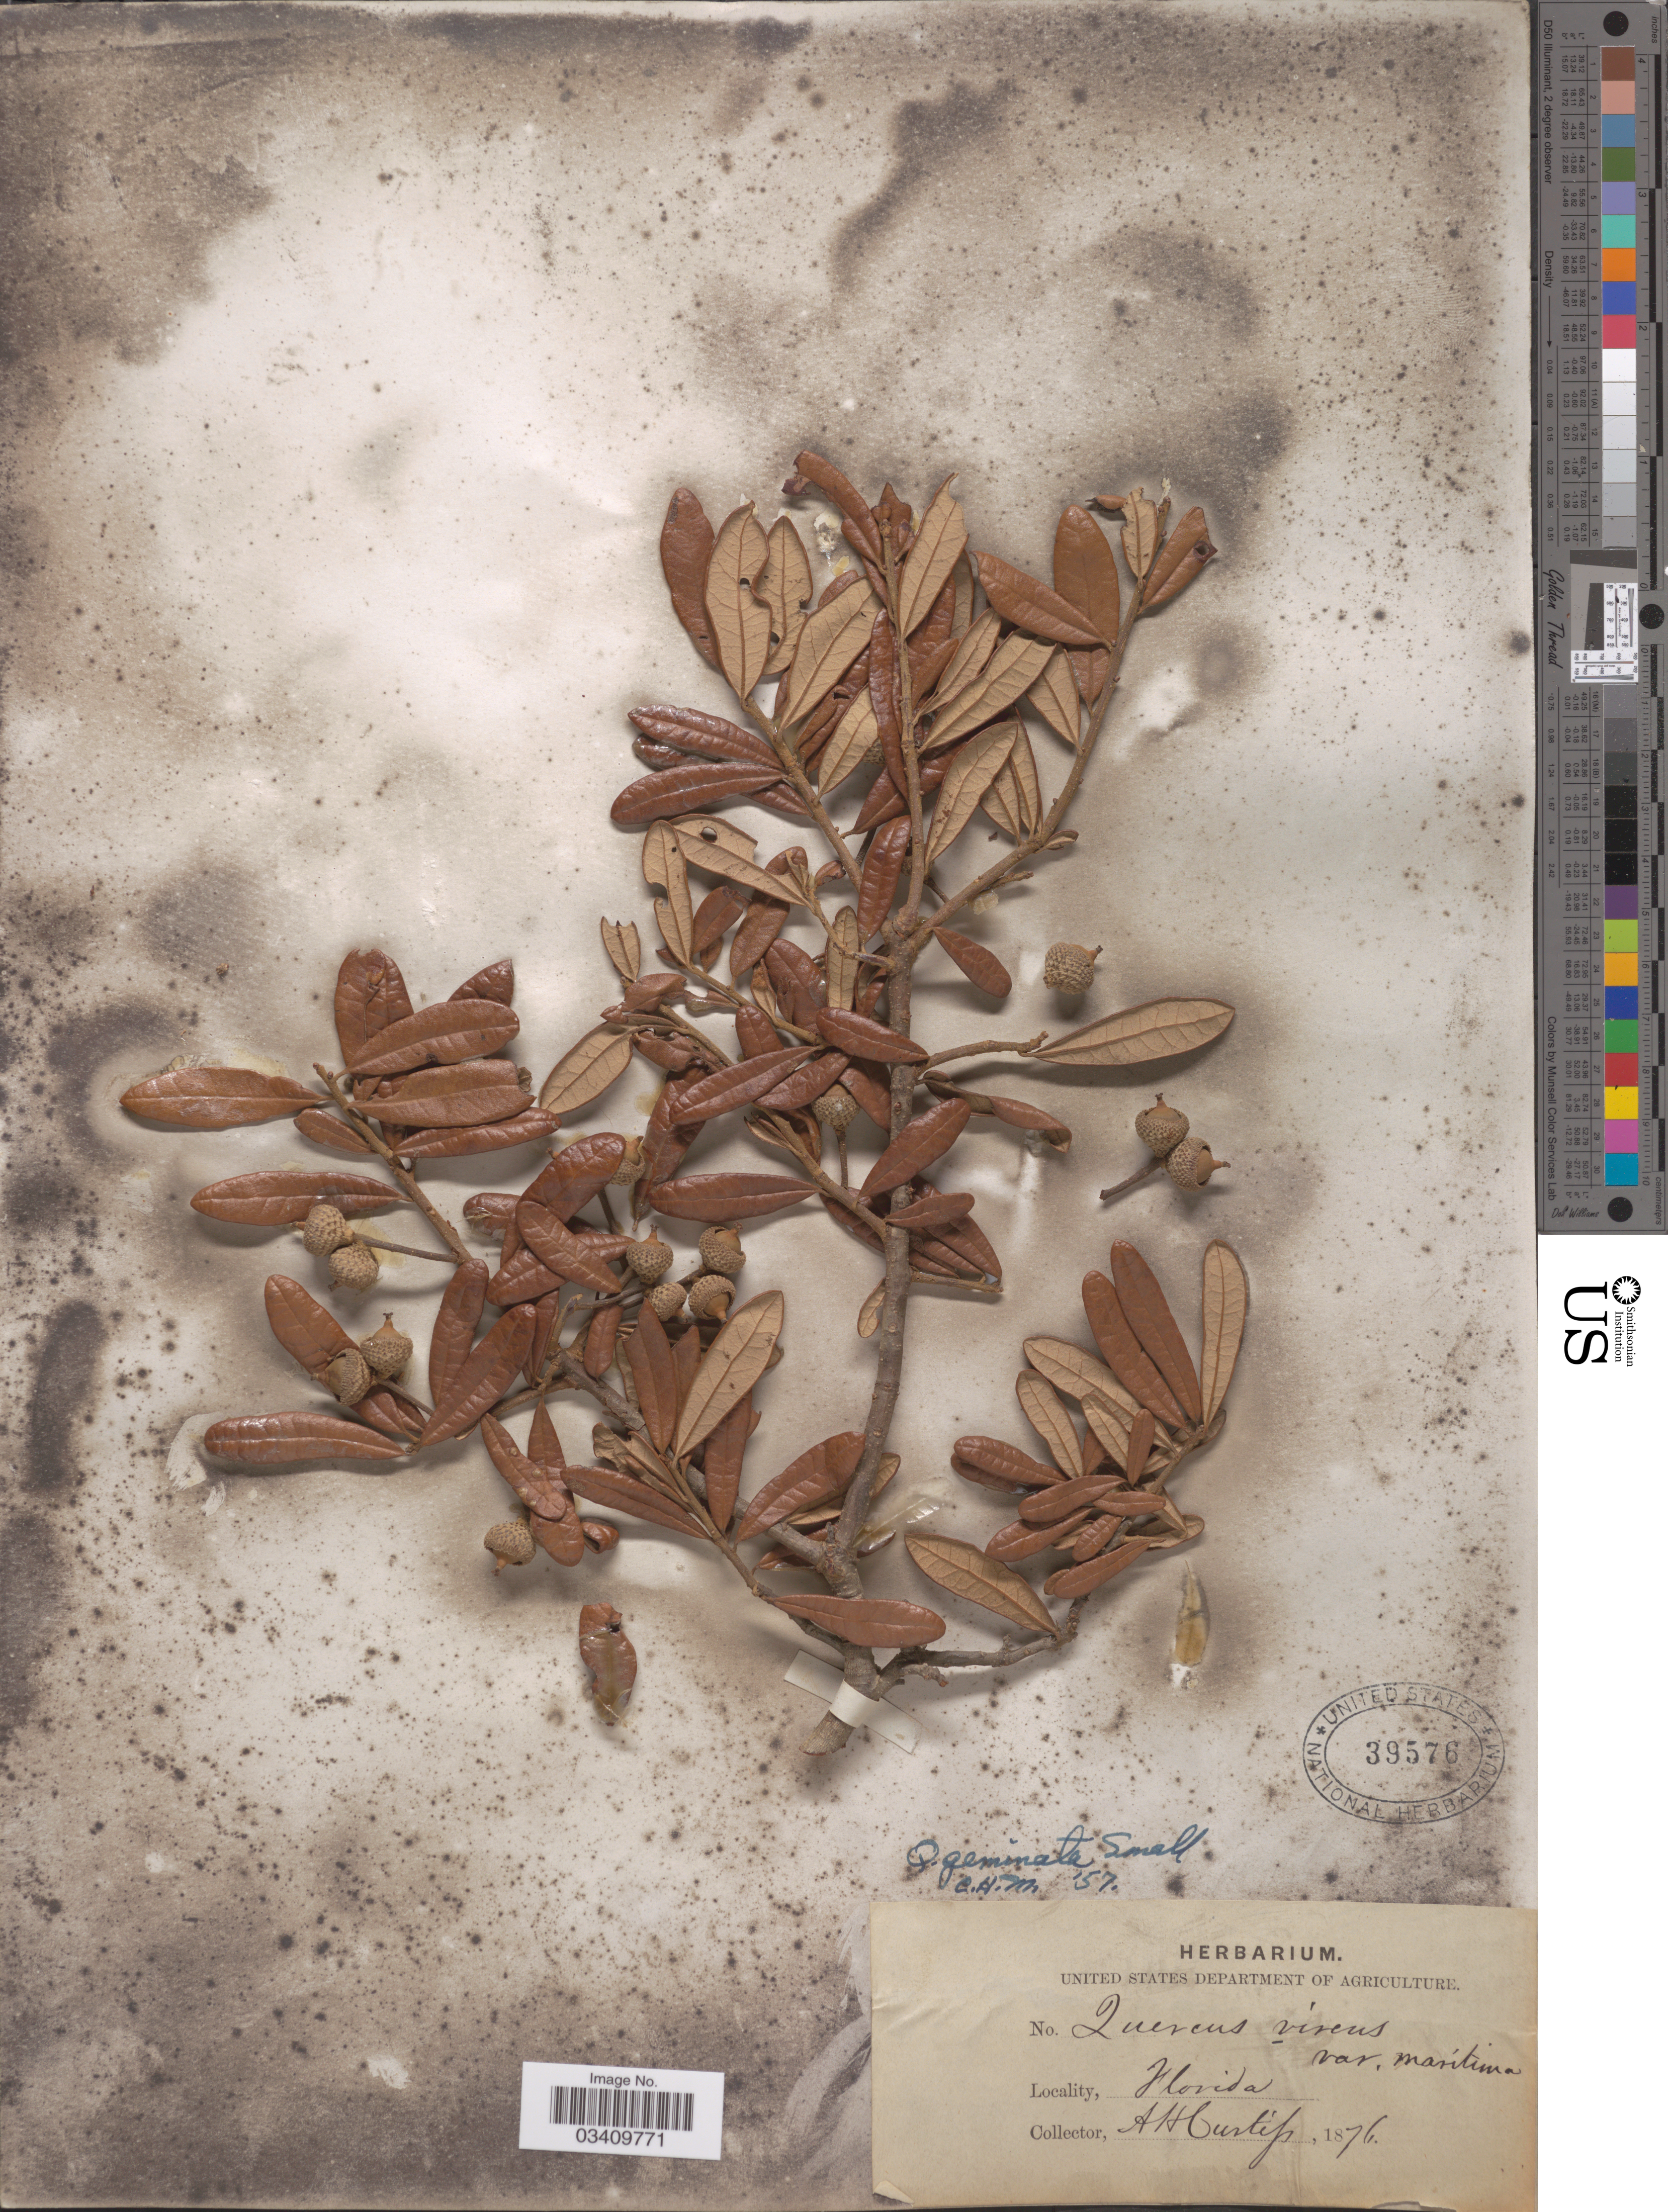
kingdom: Plantae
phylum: Tracheophyta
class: Magnoliopsida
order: Fagales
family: Fagaceae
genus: Quercus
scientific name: Quercus virginiana var. maritima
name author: (Michx.) Sarg.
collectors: A. H. Curtiss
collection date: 1876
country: United States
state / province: Florida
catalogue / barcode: US 39576